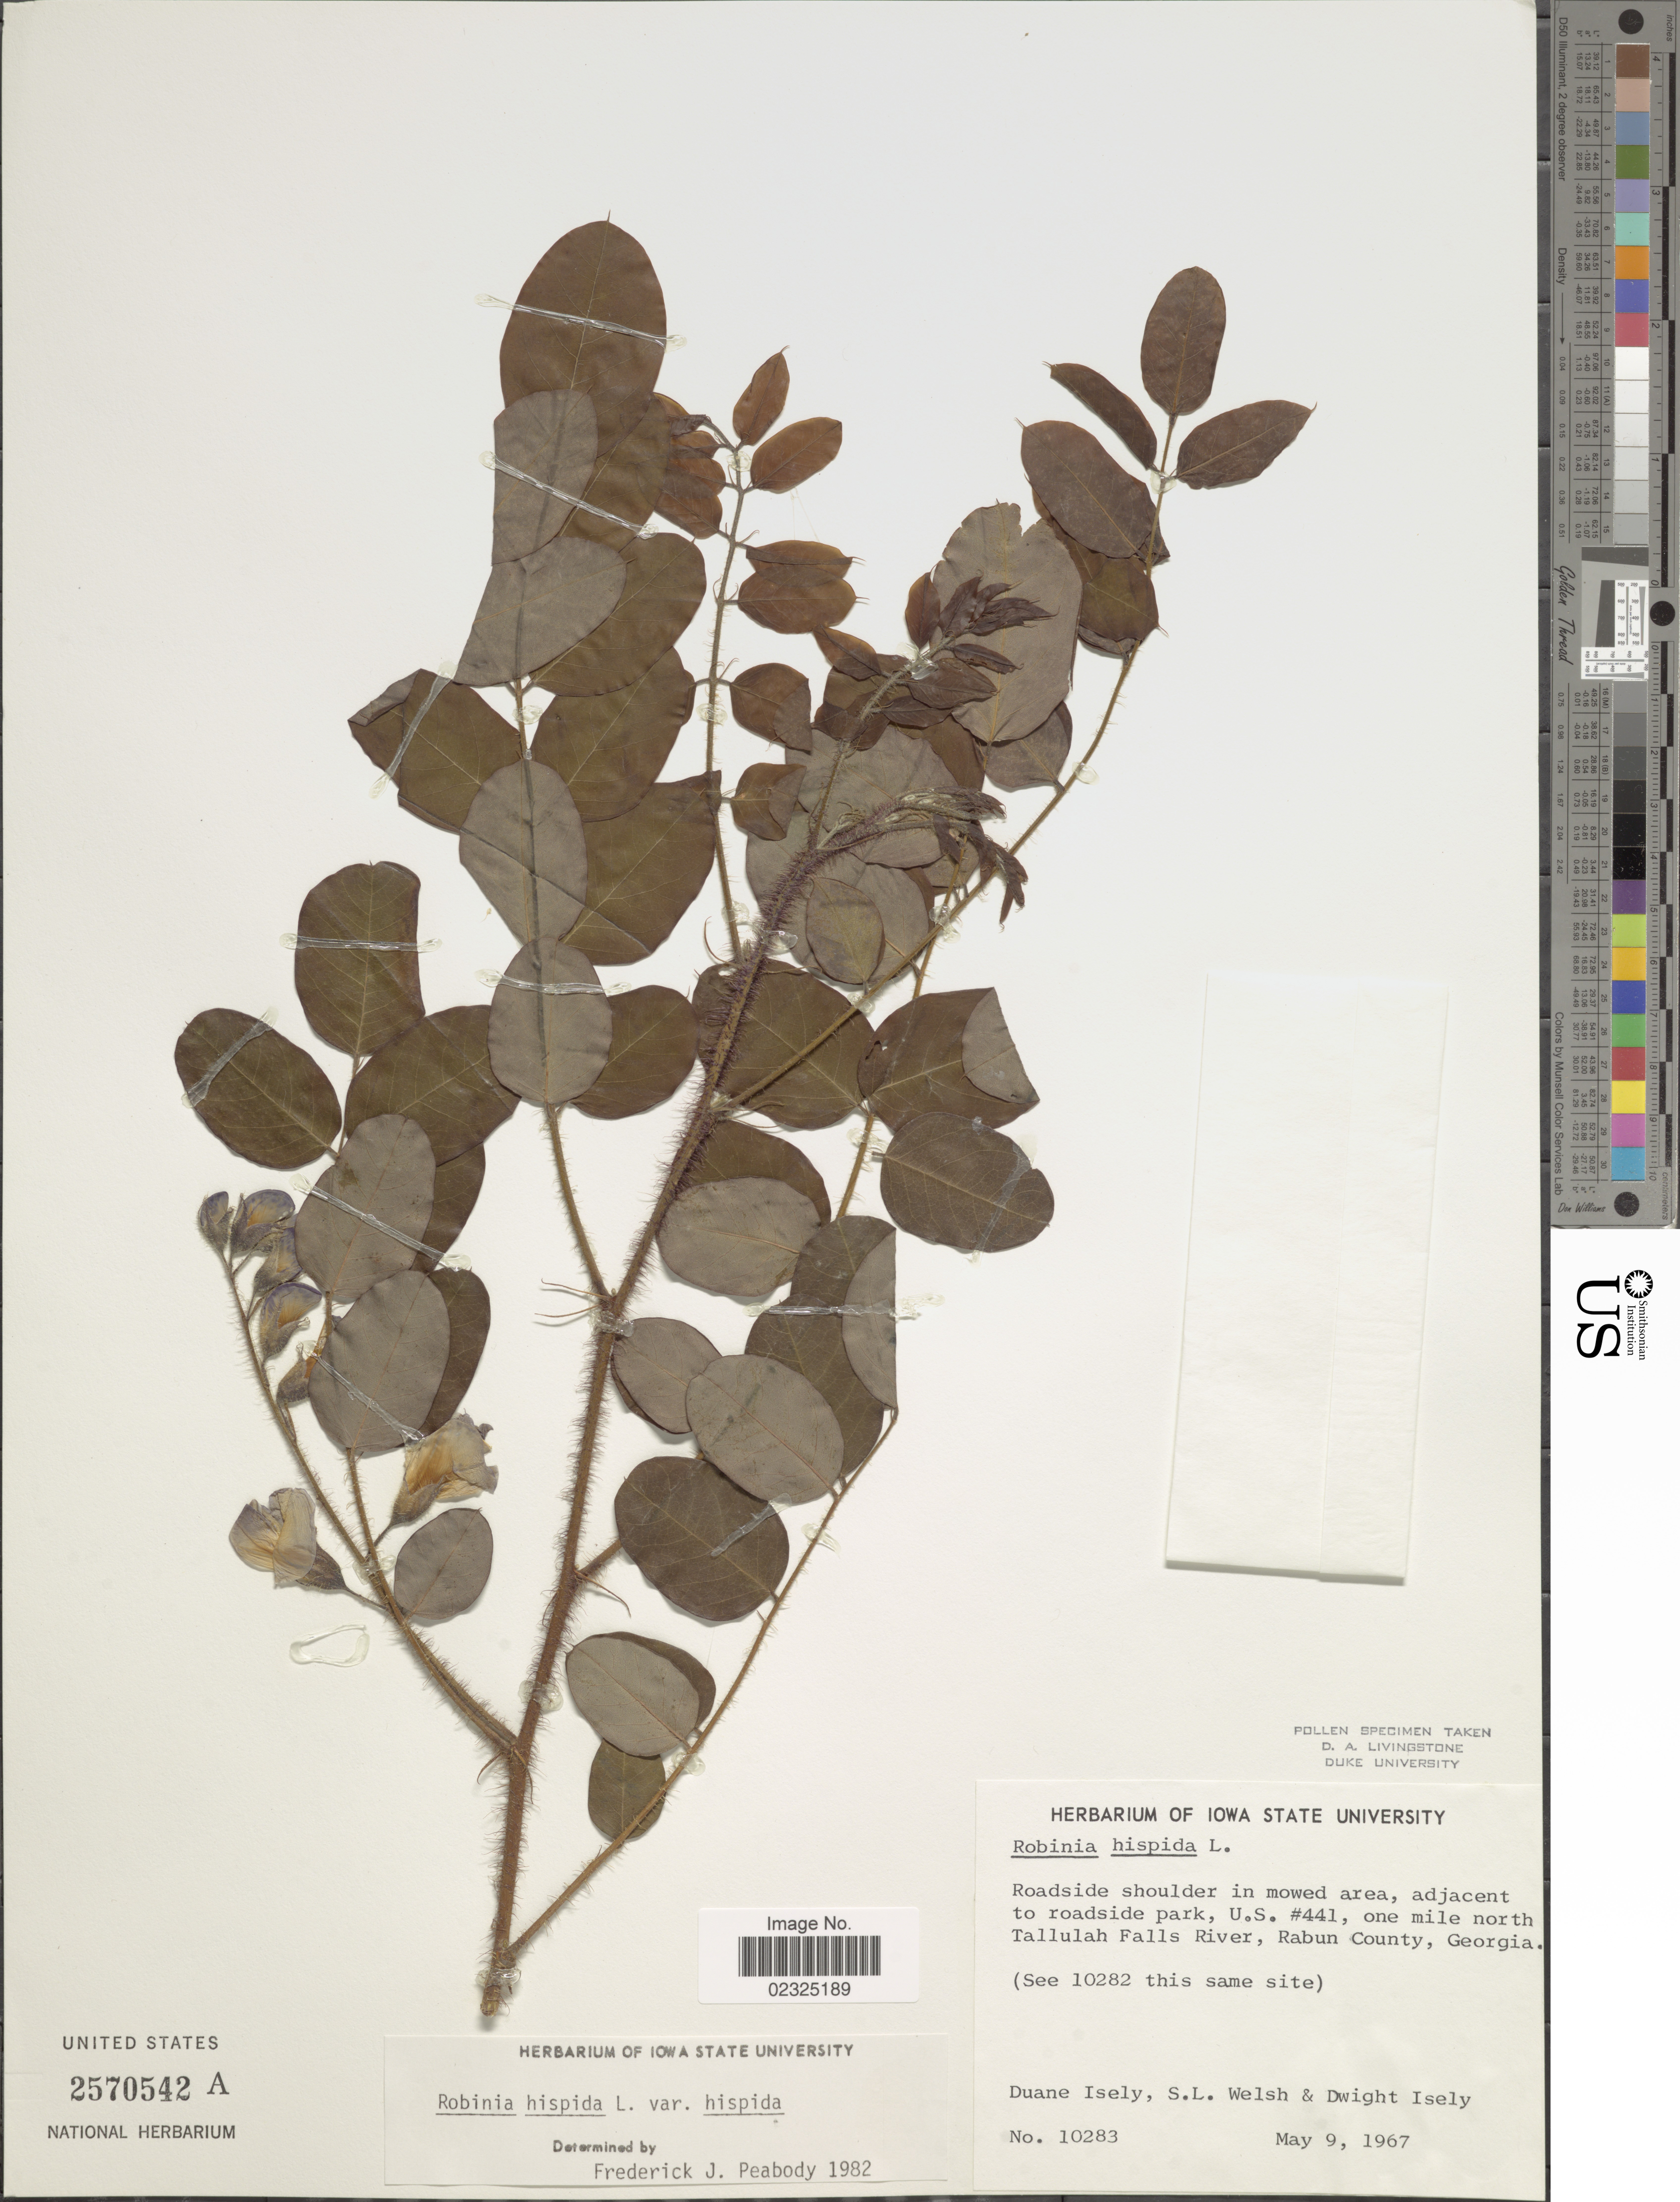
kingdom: Plantae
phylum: Tracheophyta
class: Magnoliopsida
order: Fabales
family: Fabaceae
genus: Robinia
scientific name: Robinia hispida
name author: L.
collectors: D. Isely, S. Welsh & D. Isely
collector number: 10283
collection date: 1967-05-09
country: United States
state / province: Georgia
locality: Roadside shoulder in mowed area, adjacent to roadside park, U.S. #441, one mile north Tallulah Falls, Rabun County.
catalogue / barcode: US 2570542A